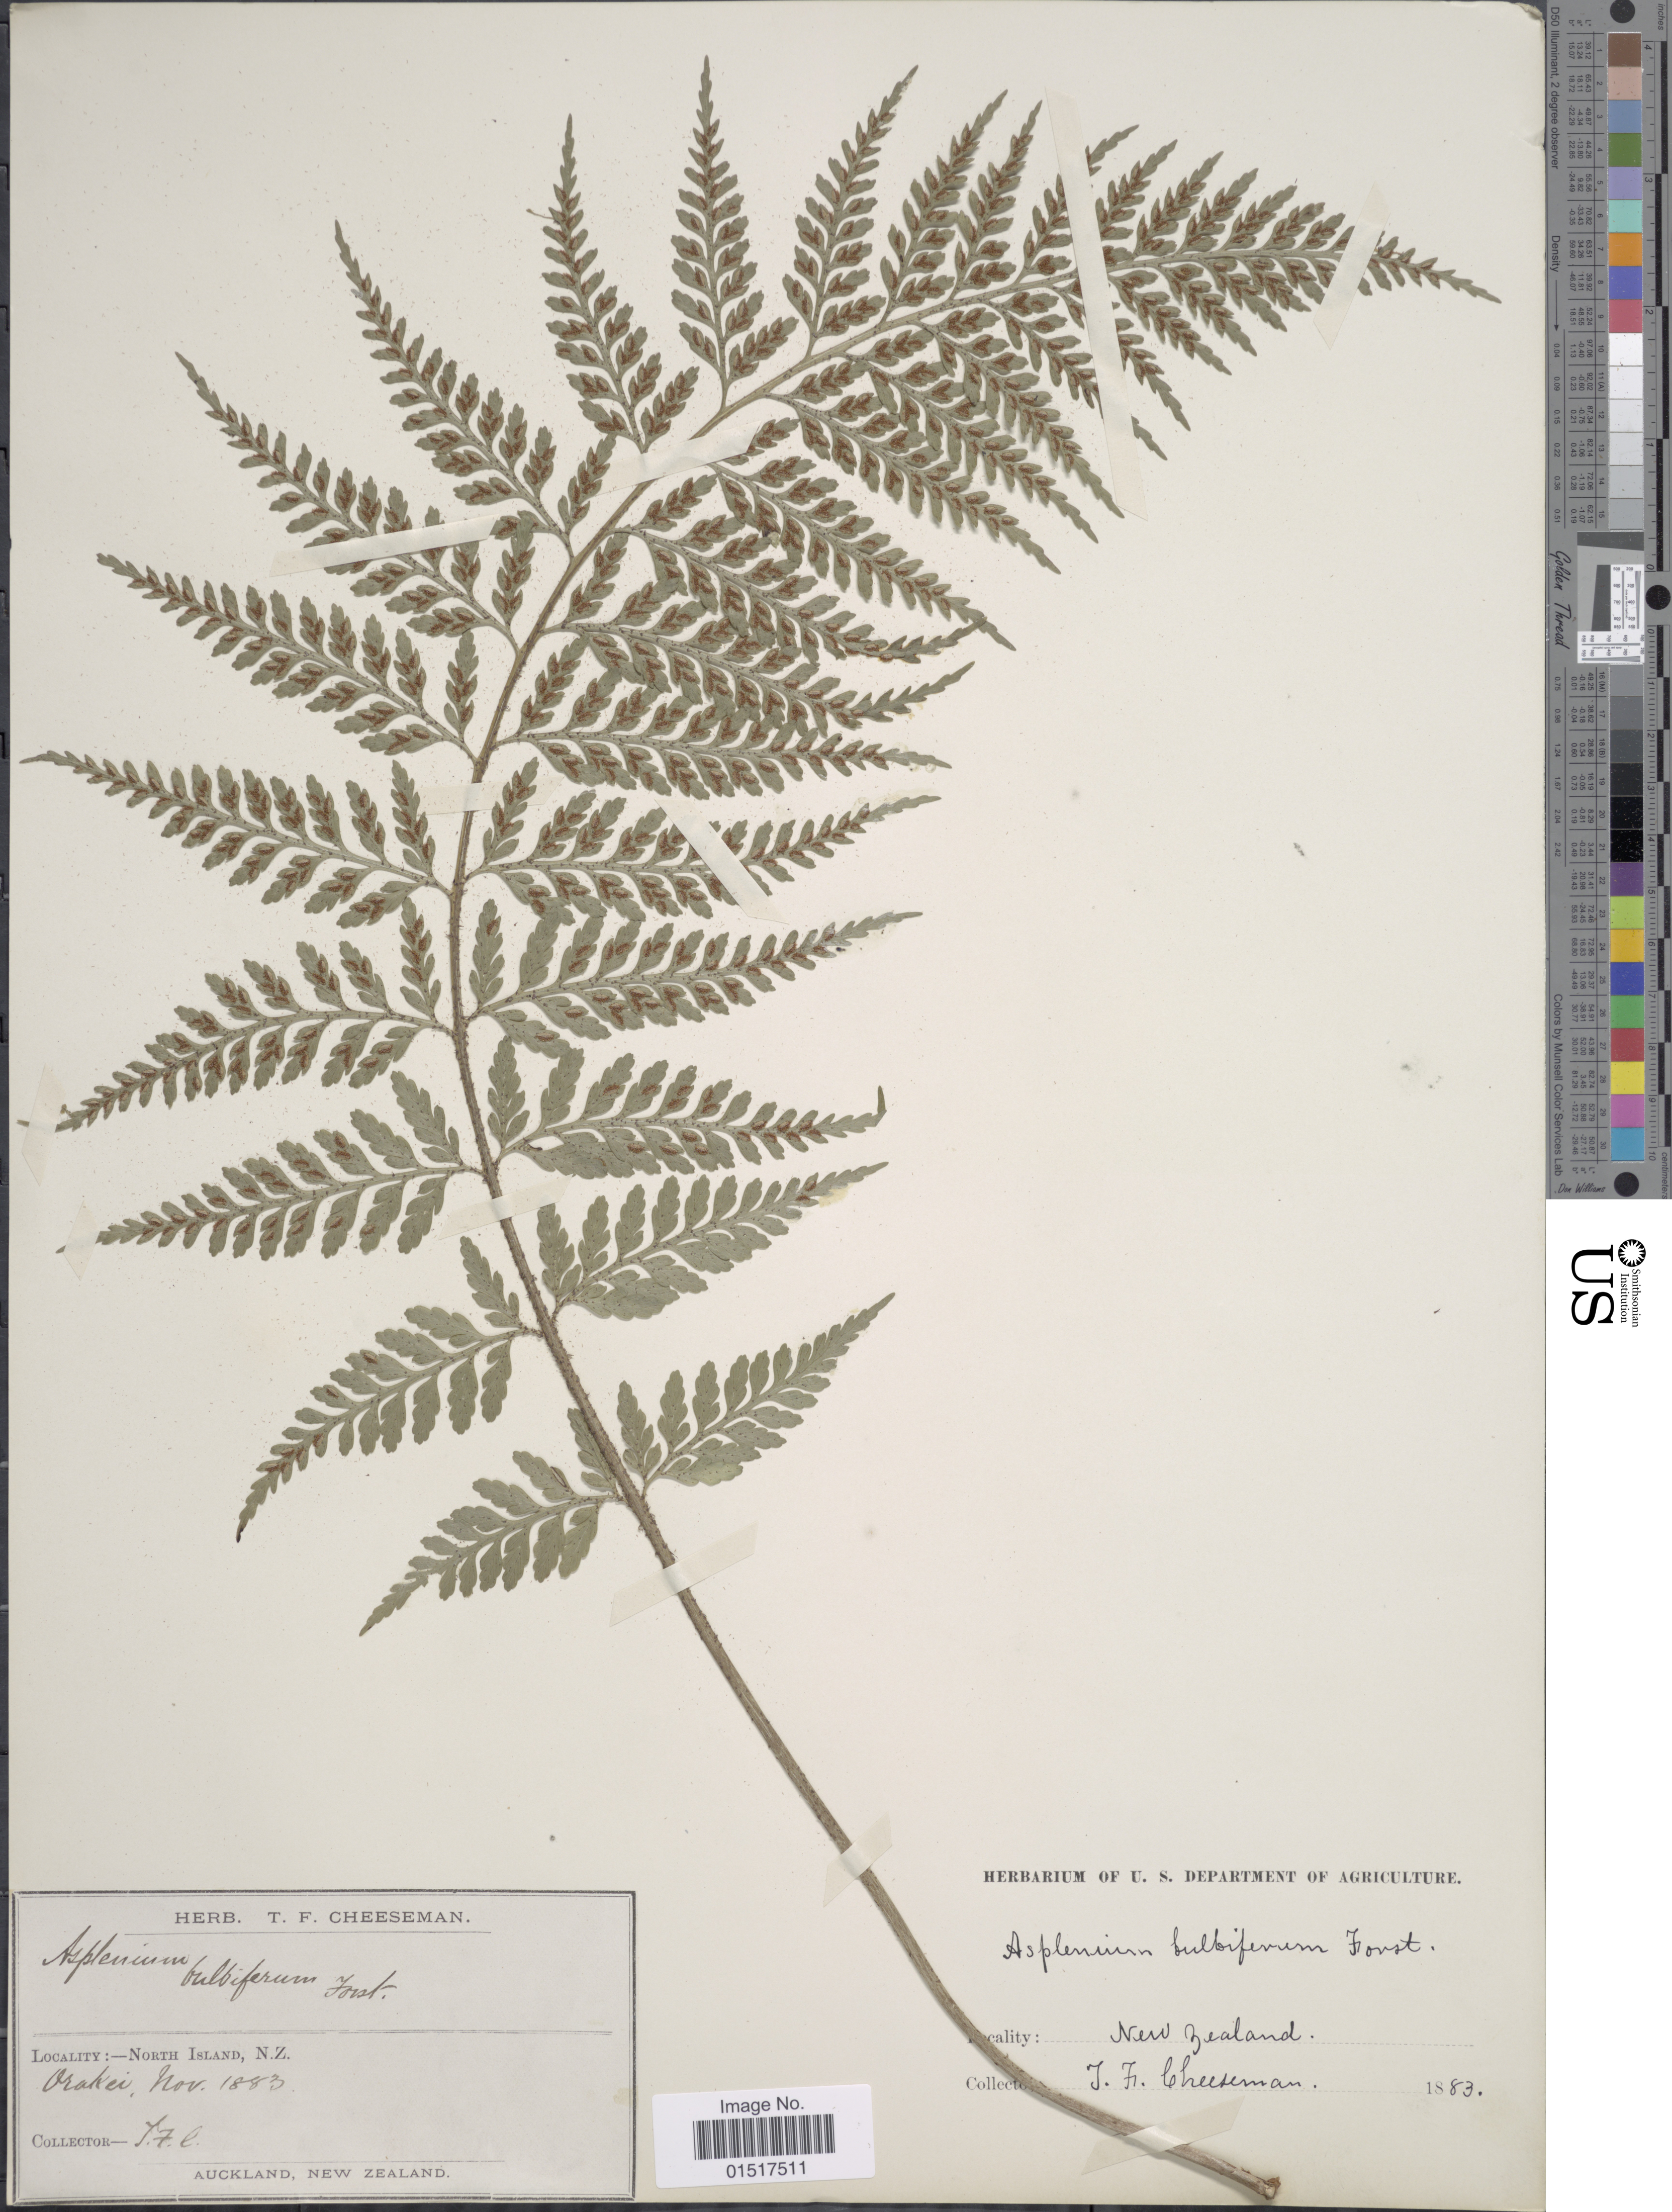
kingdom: Plantae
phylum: Tracheophyta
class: Polypodiopsida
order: Polypodiales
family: Aspleniaceae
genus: Asplenium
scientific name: Asplenium bulbiferum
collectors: T. F. Cheeseman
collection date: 1883-11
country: New Zealand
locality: North Island. Orakei.